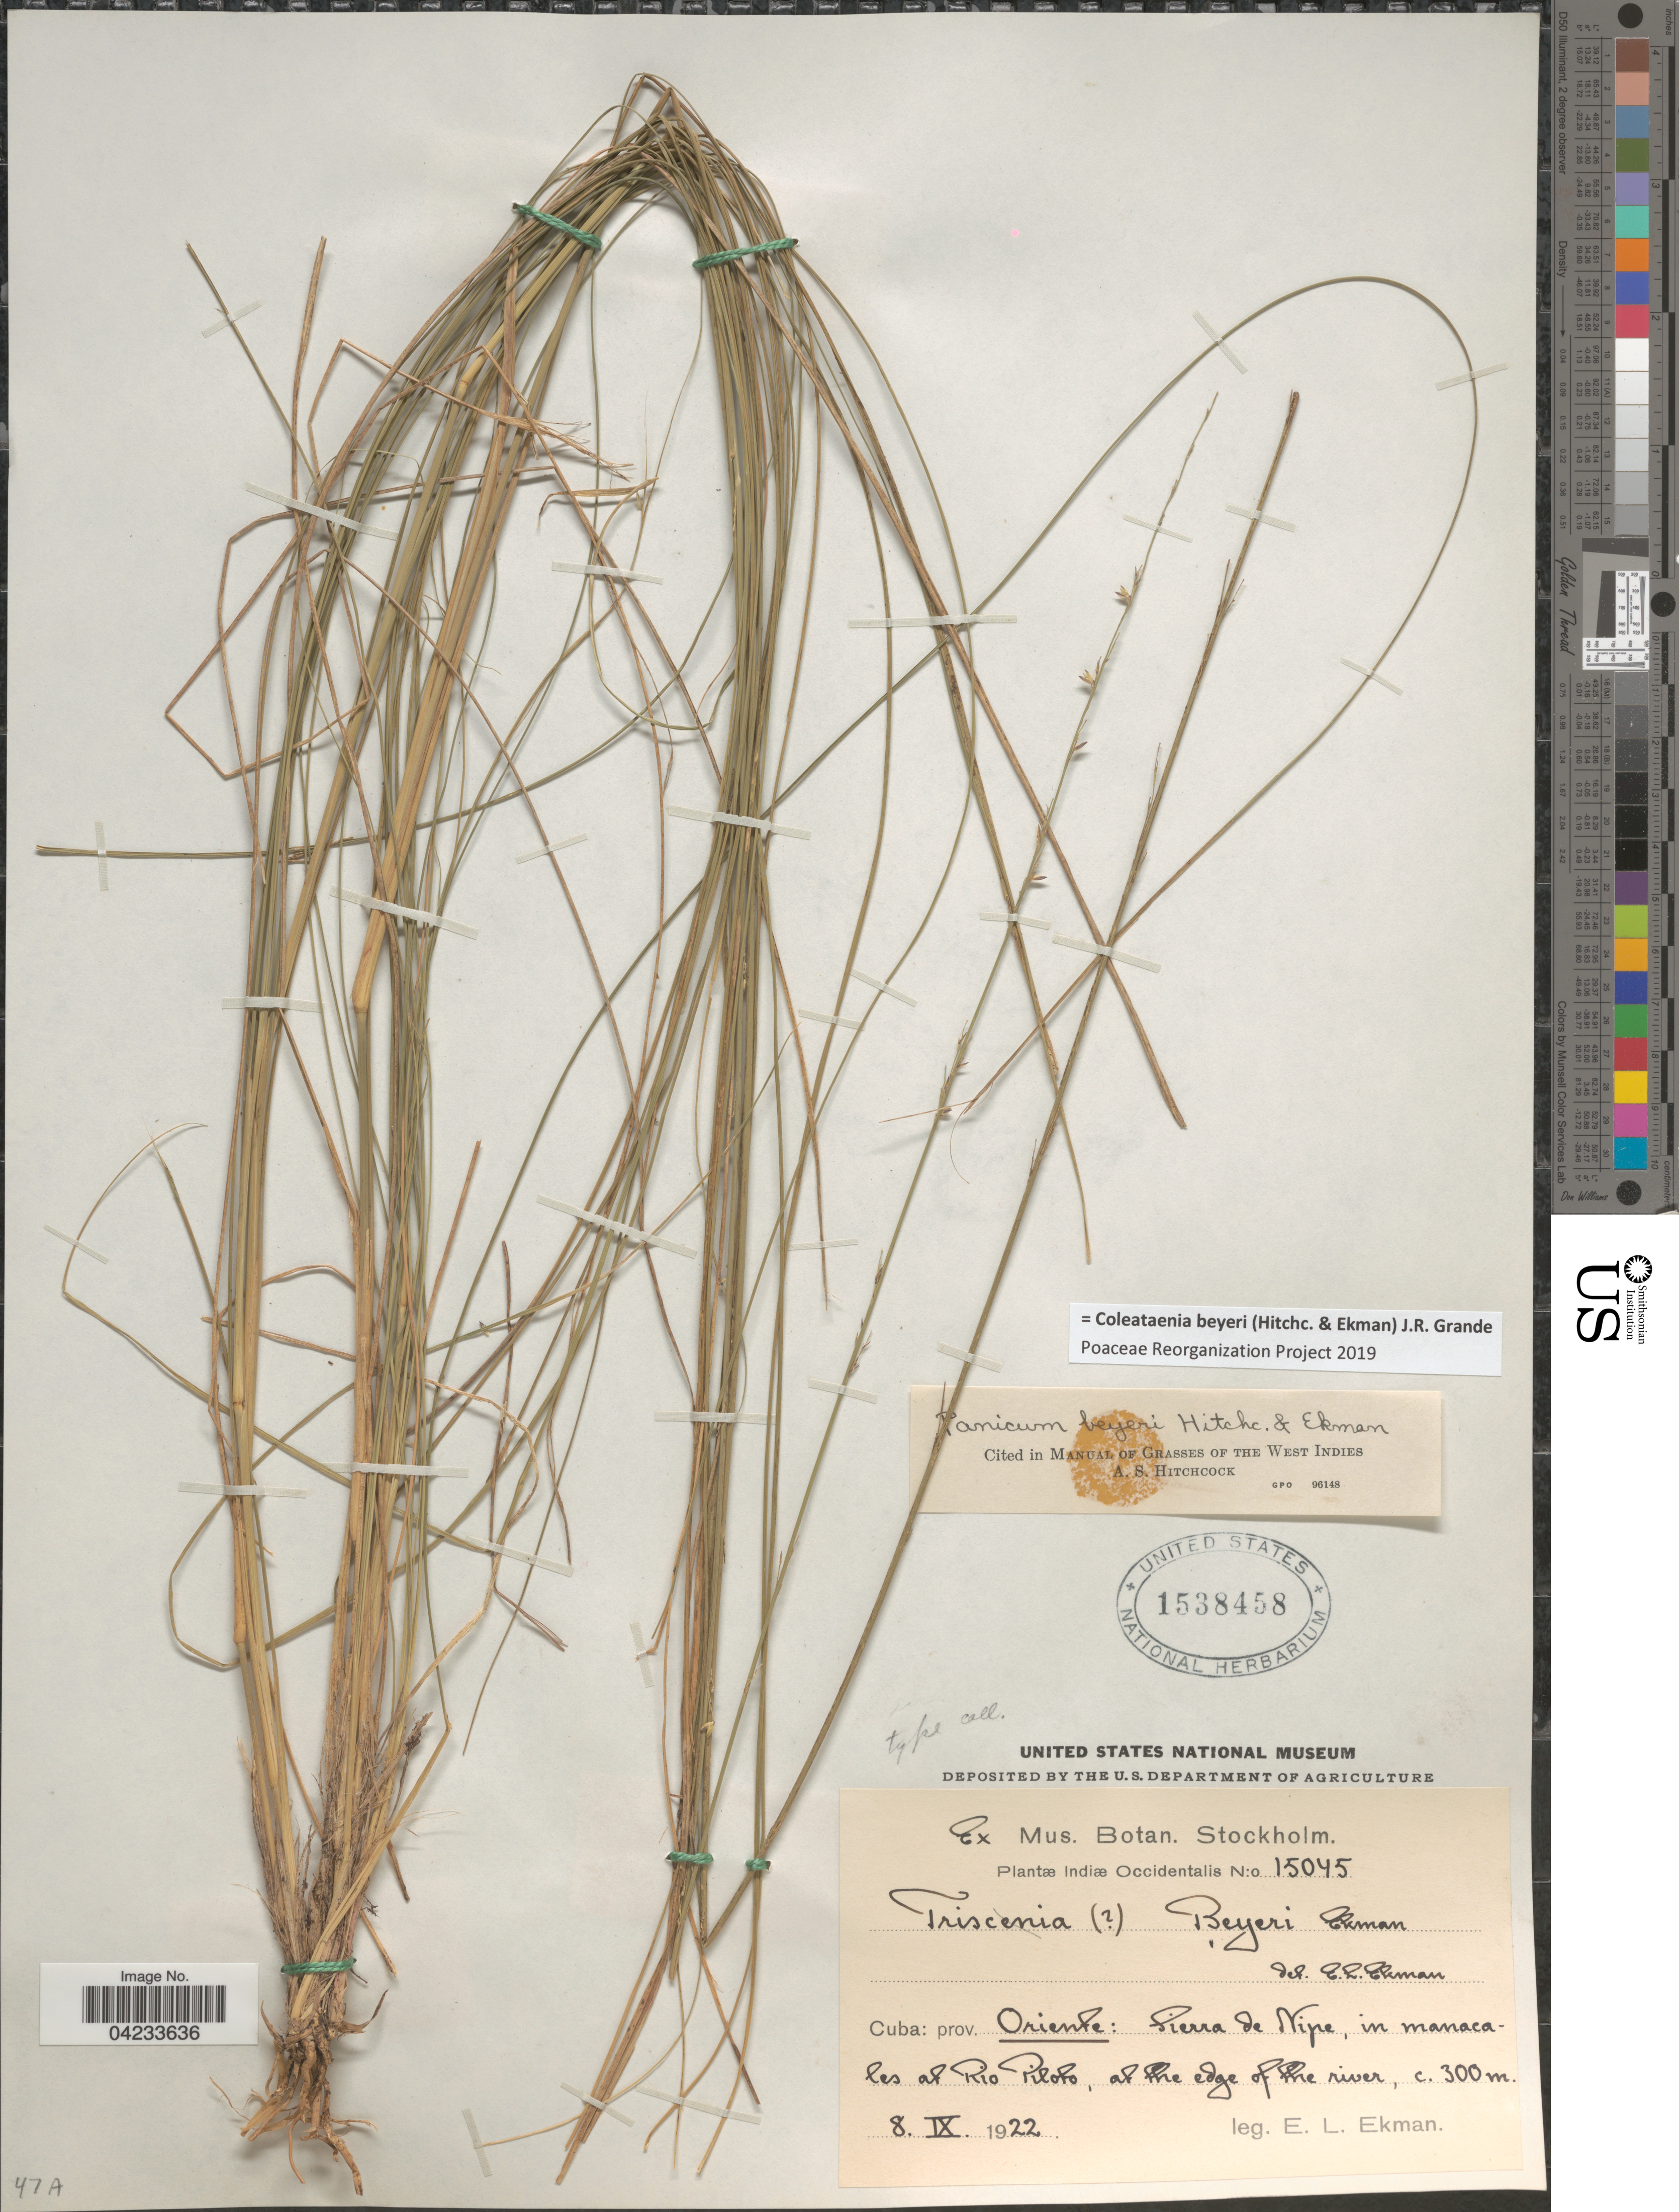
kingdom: Plantae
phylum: Tracheophyta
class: Liliopsida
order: Poales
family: Poaceae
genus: Coleataenia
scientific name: Coleataenia beyeri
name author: (Hitchc. & Ekman) J. R. Grande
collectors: E. L. Ekman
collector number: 15045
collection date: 1922-09-08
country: Cuba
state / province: Oriente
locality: Indiæ Occidentalis. Sierra de Nipe, in manacales al Rio Piloto, at the edge of the river.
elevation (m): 300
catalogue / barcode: US 1538458